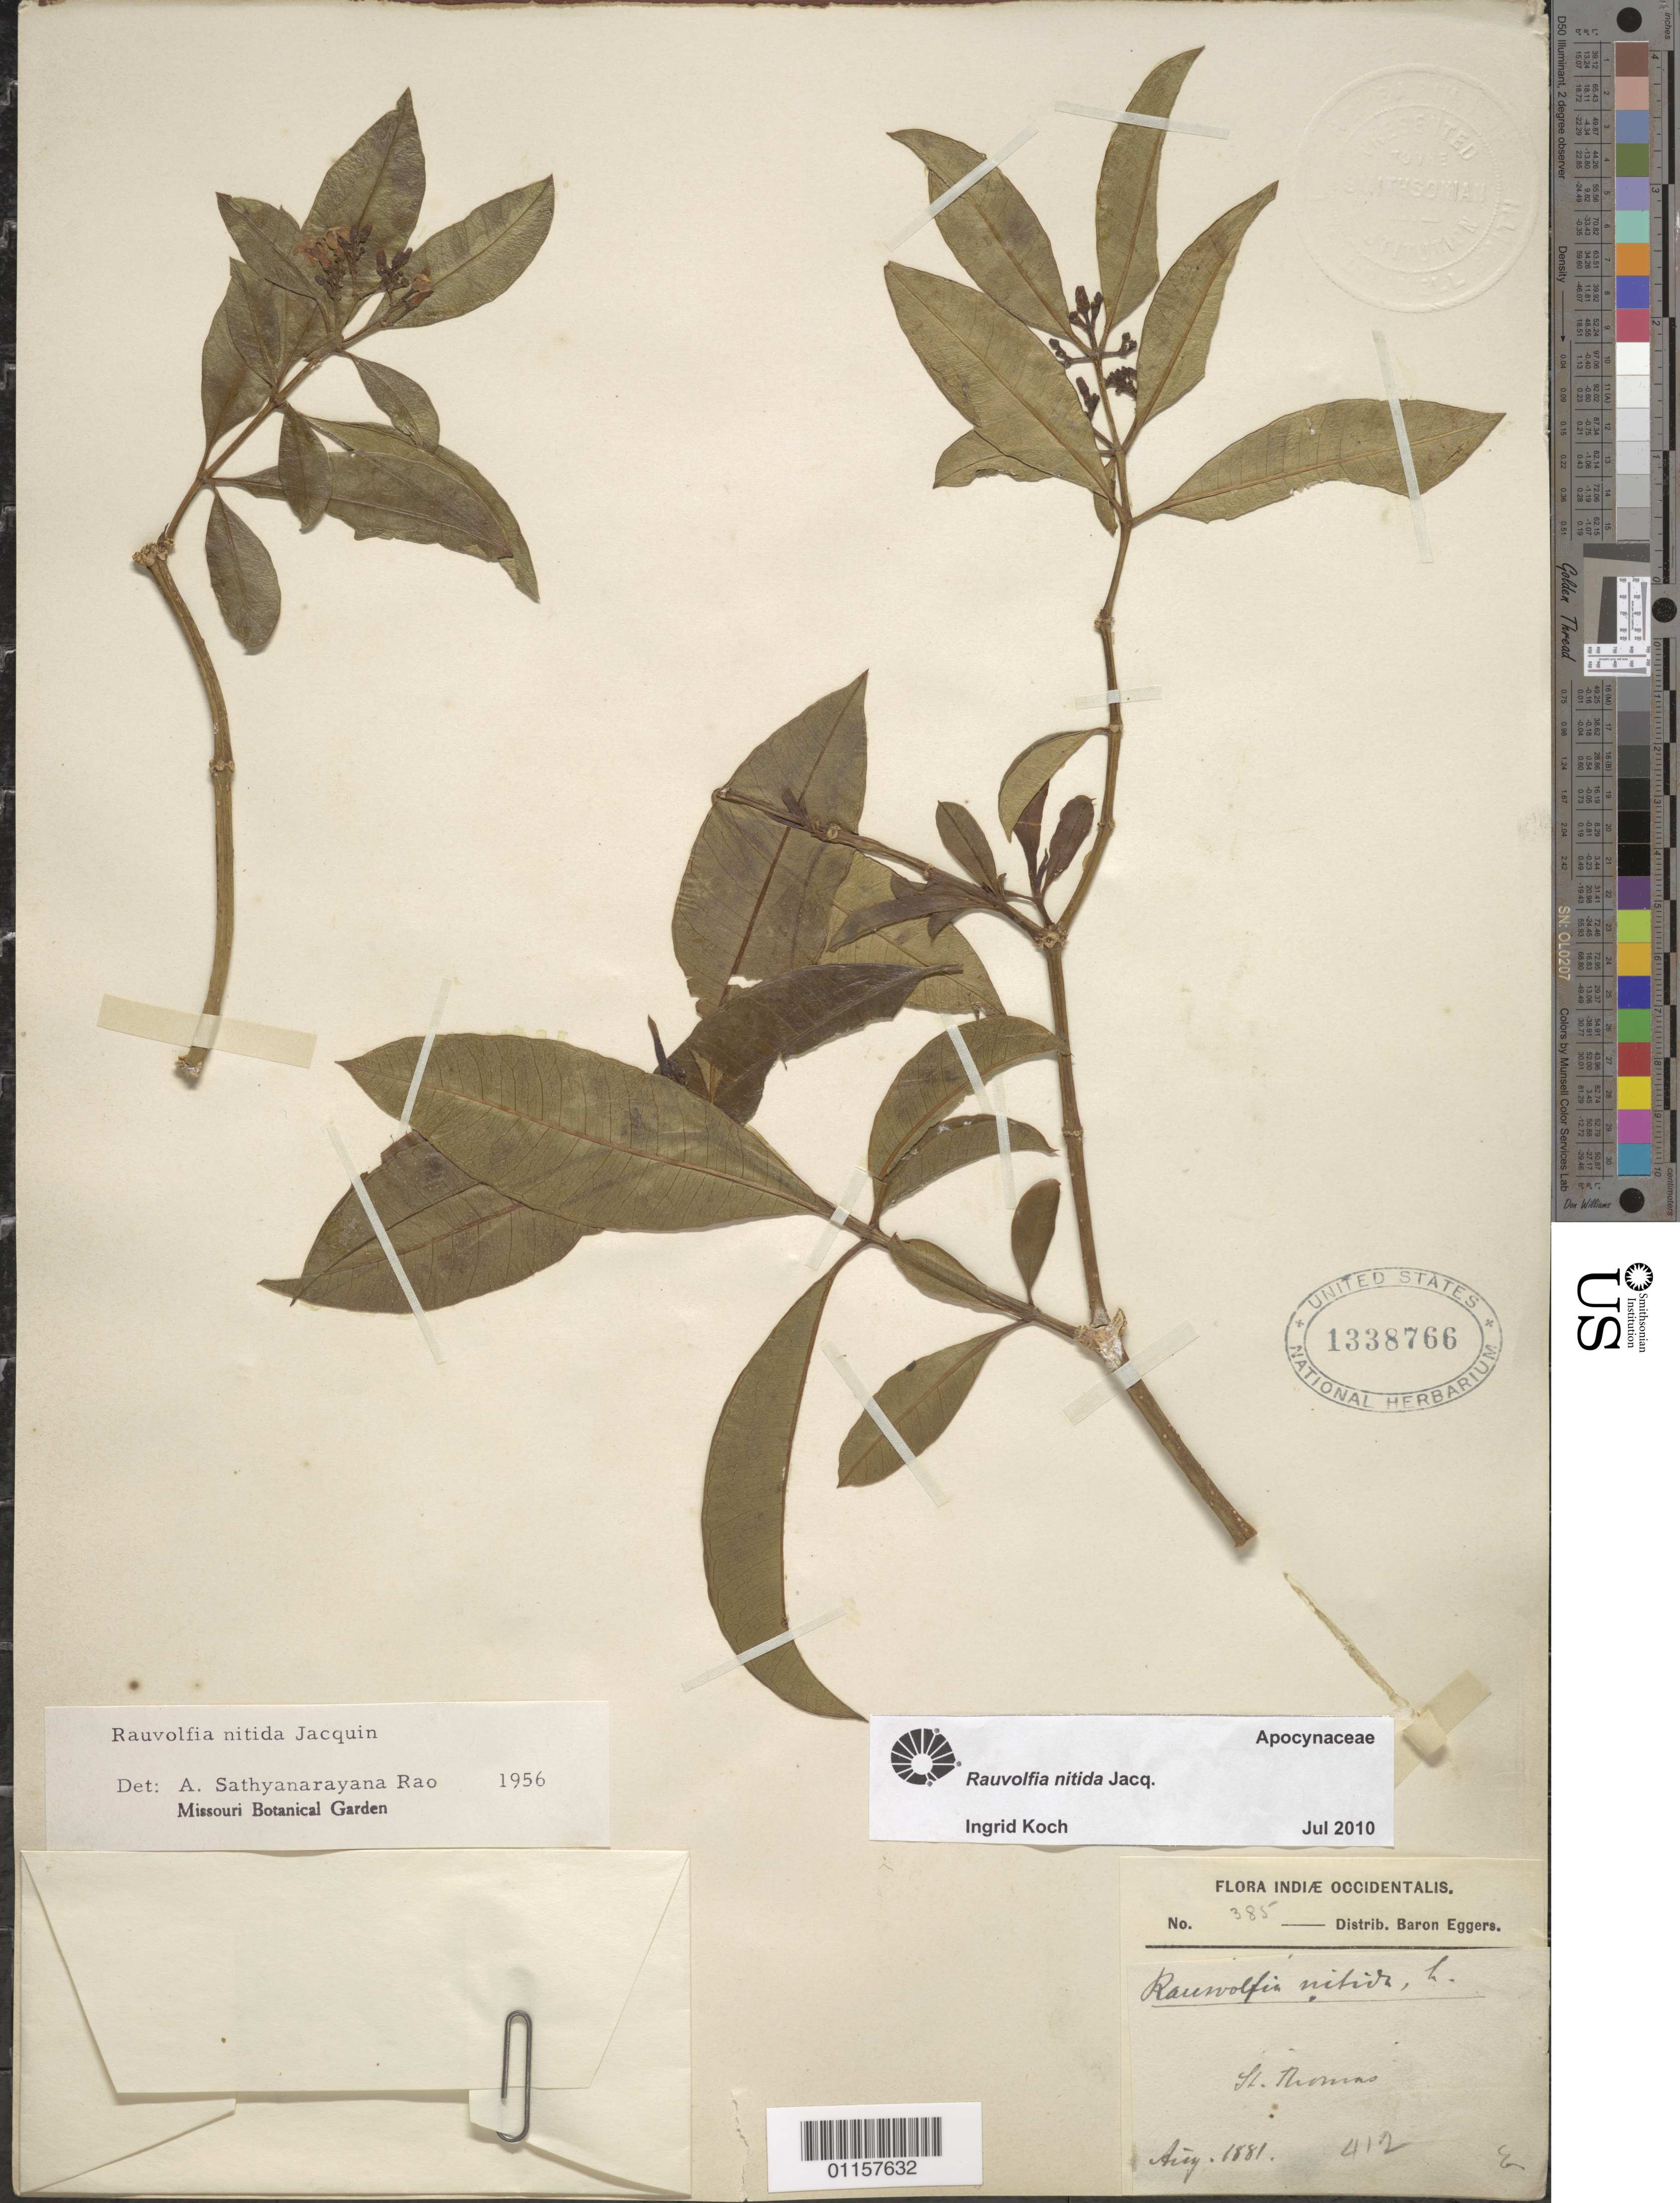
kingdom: Plantae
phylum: Tracheophyta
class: Magnoliopsida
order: Gentianales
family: Apocynaceae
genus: Rauvolfia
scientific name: Rauvolfia nitida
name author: Jacq.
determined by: Koch, I.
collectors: H. F. A. von Eggers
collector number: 385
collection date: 1881-08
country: U.S. Virgin Islands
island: St. Thomas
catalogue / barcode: US 1338766